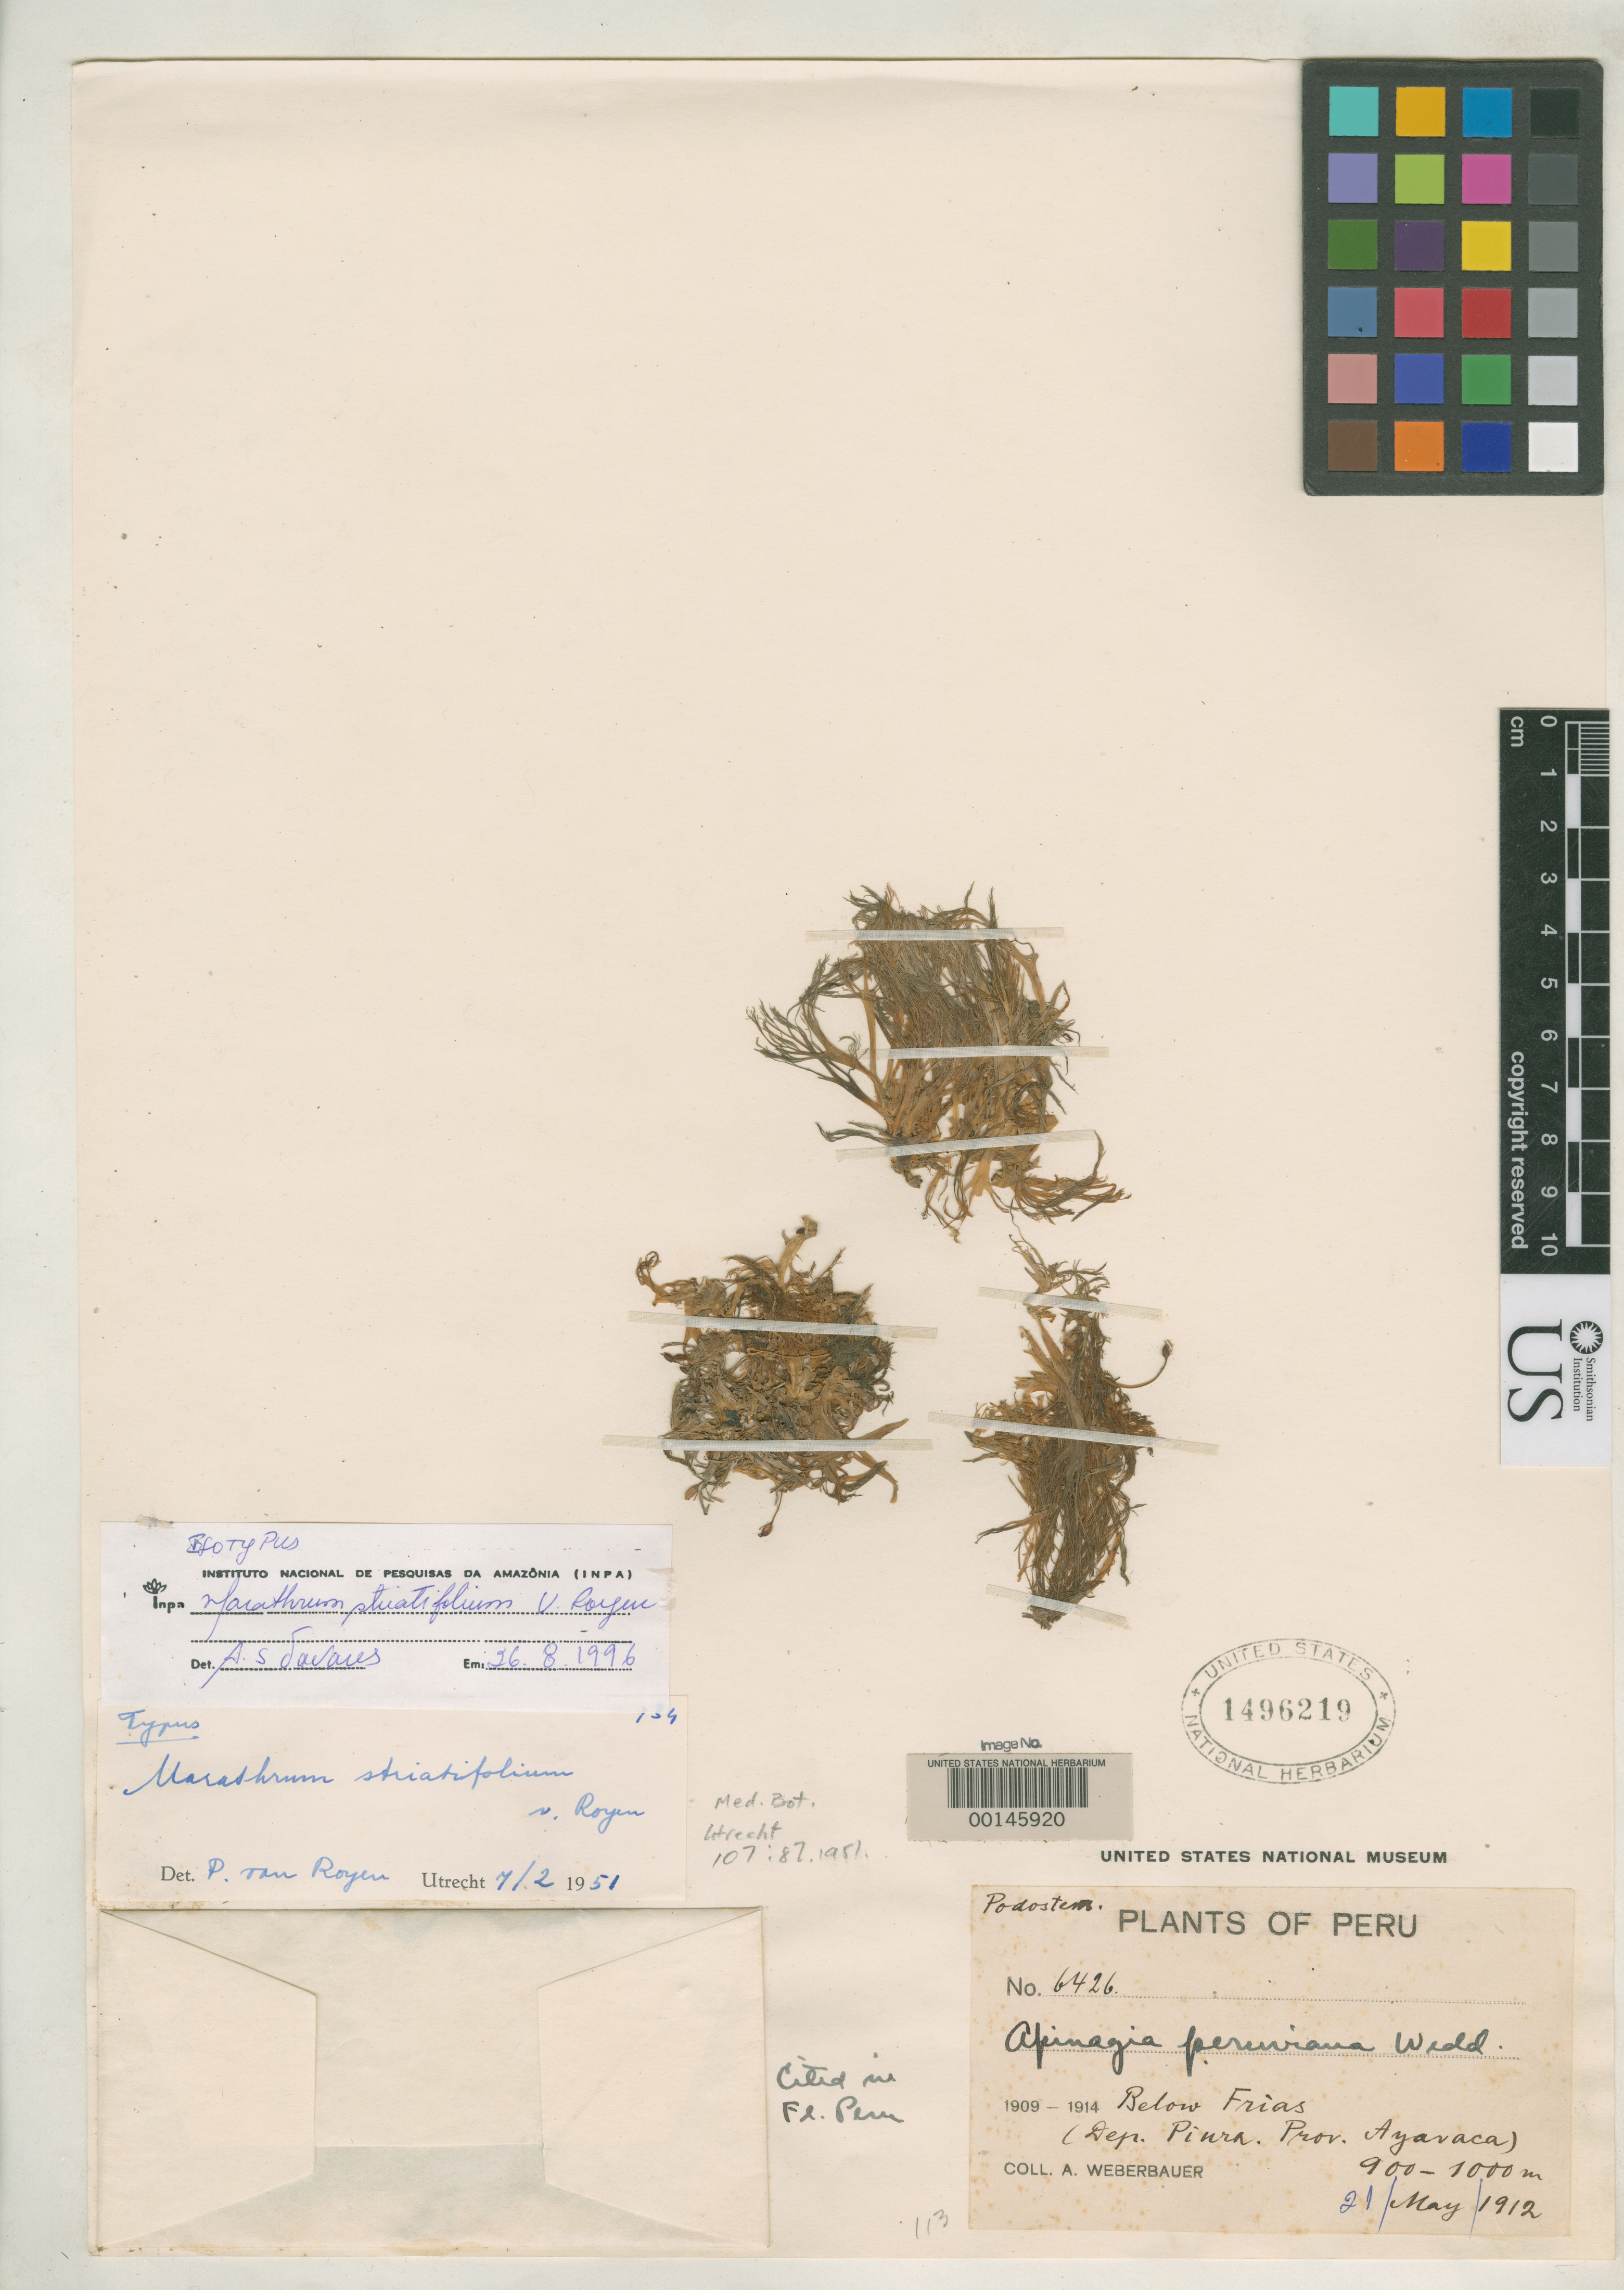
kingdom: Plantae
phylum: Tracheophyta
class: Magnoliopsida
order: Malpighiales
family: Podostemaceae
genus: Marathrum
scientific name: Marathrum striatifolium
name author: P. Royen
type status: Isotype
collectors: A. Weberbauer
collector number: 6426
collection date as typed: May 1912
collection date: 1912-05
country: Peru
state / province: Piura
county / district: Ayabaca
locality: Below Frias.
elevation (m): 900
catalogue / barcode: US 1496219